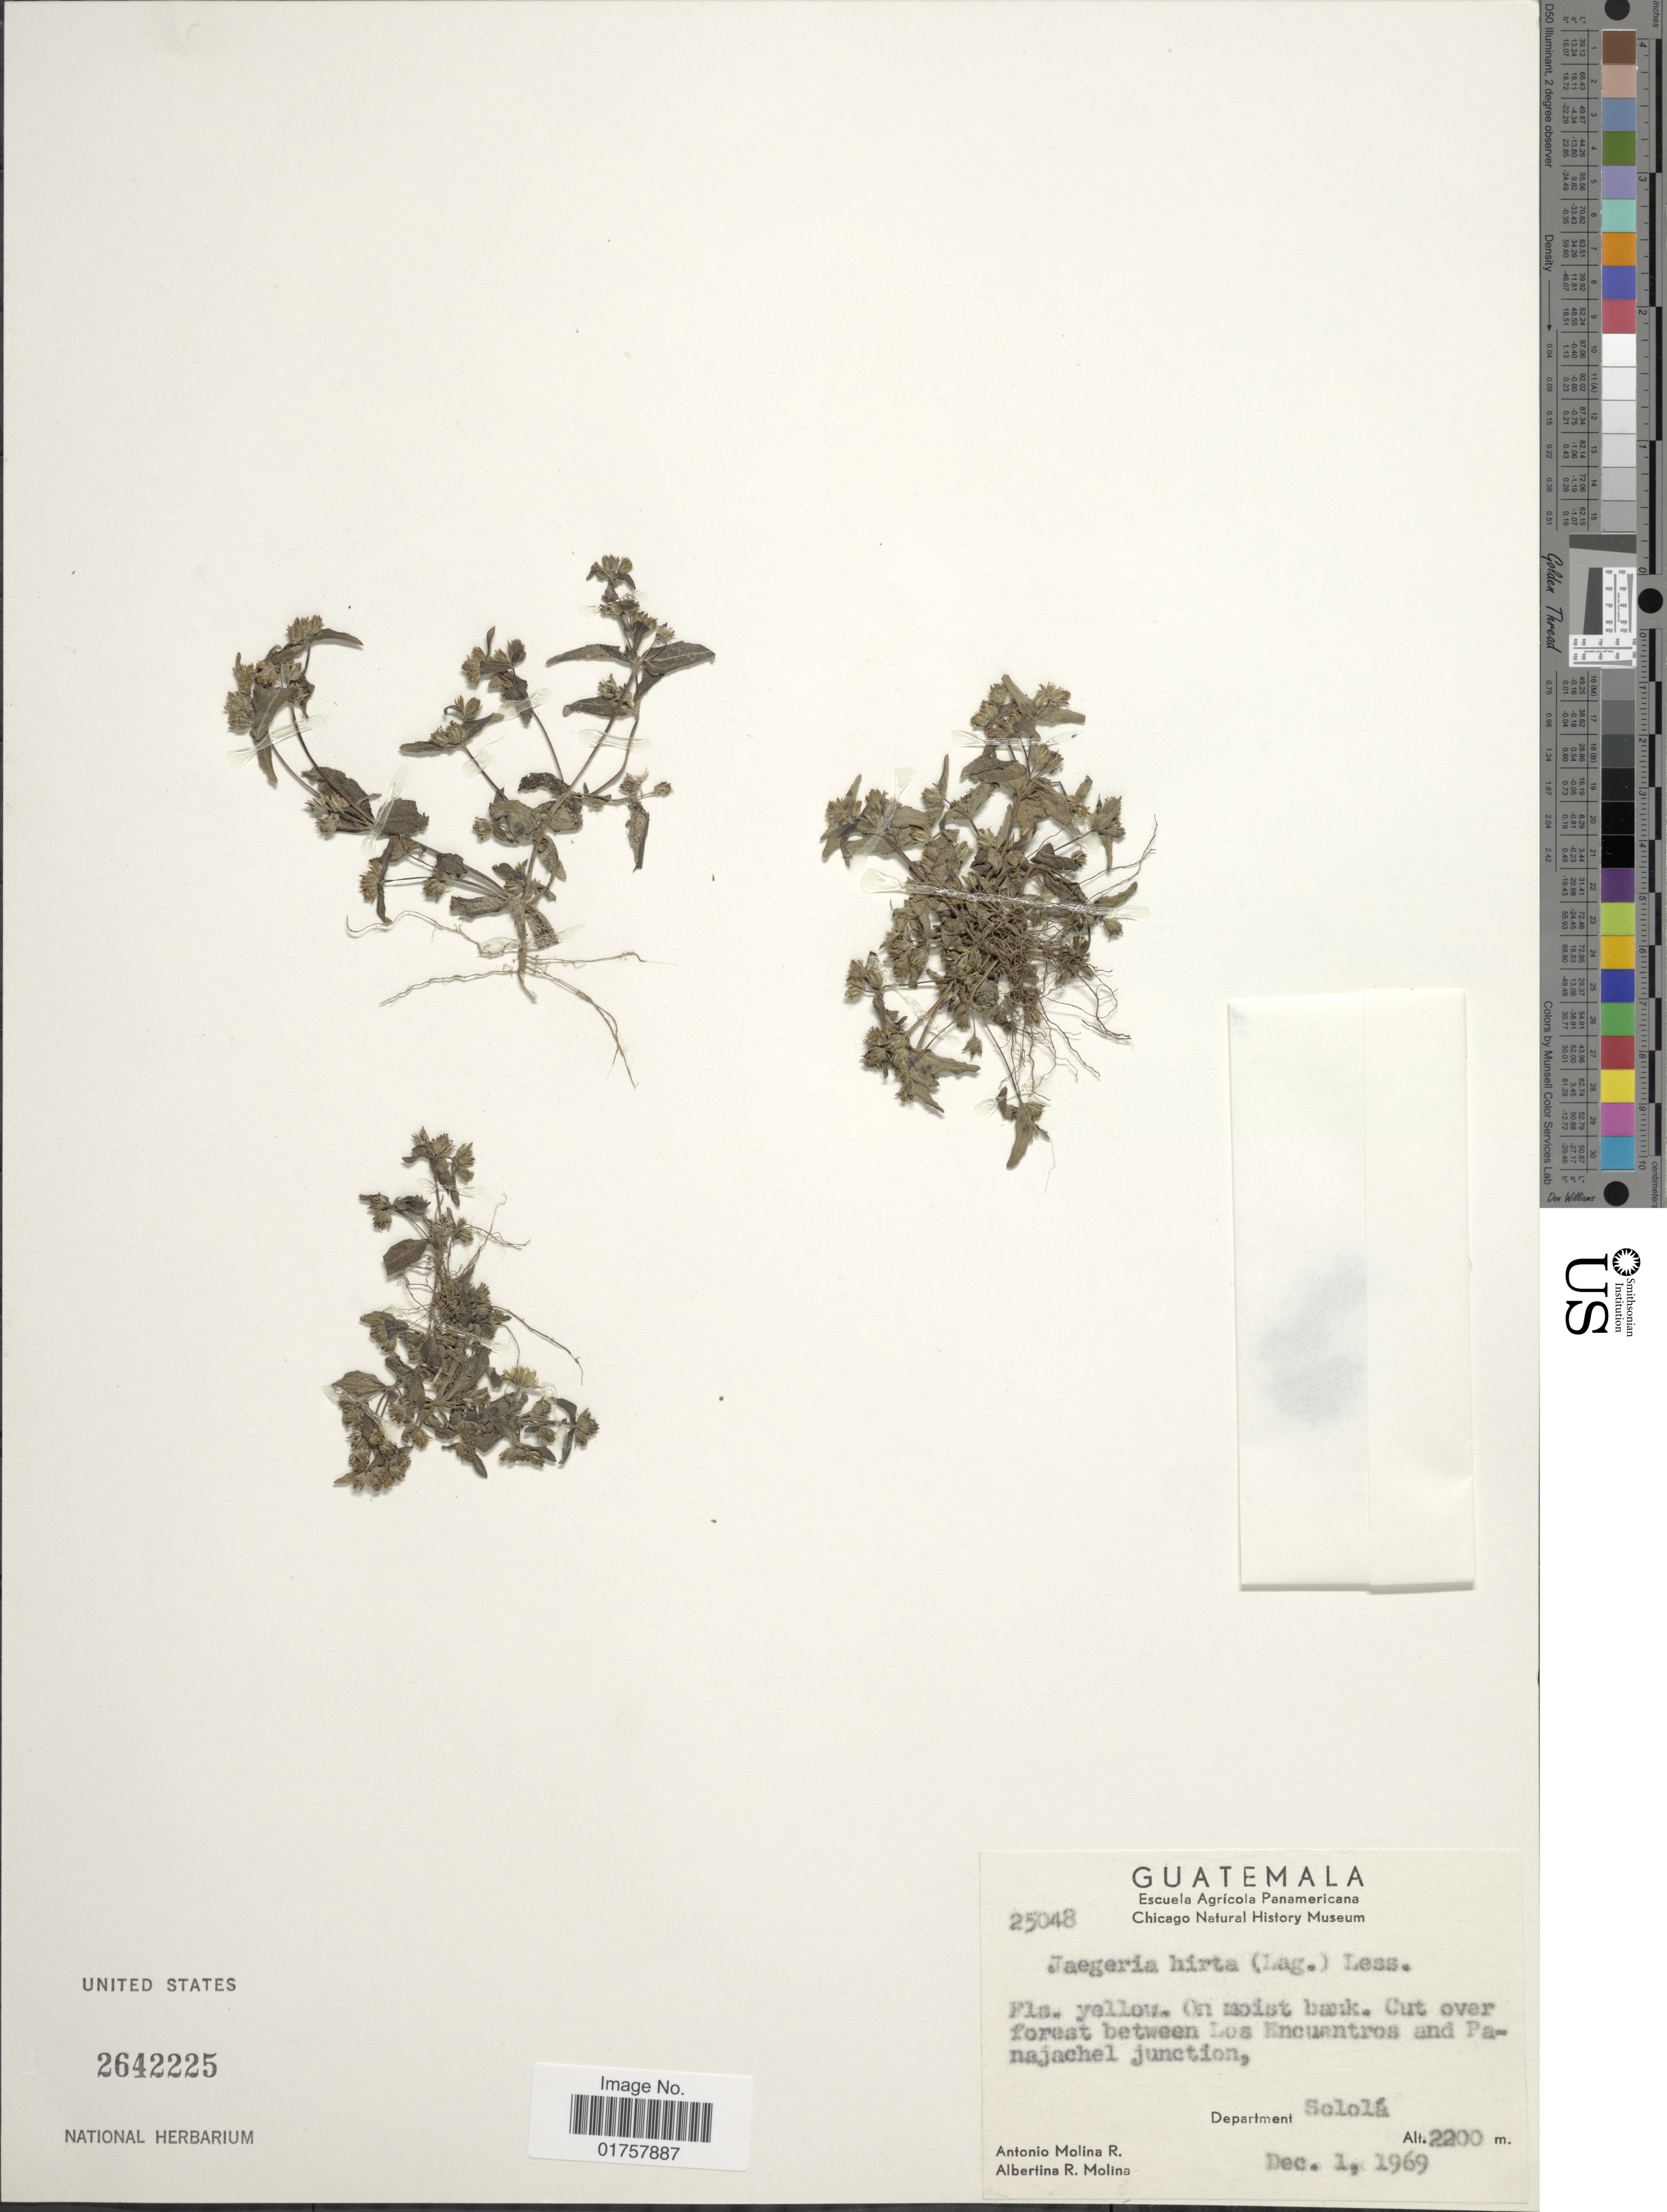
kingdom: Plantae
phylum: Tracheophyta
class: Magnoliopsida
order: Asterales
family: Asteraceae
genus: Jaegeria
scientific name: Jaegeria hirta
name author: (Lag.) Less.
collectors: A. Molina R. & A. R. Molina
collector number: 25048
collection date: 1969-12-01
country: Guatemala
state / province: Sololá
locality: Cut over forest between Los Encuantros and Panajachel junction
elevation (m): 2200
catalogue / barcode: US 2642225